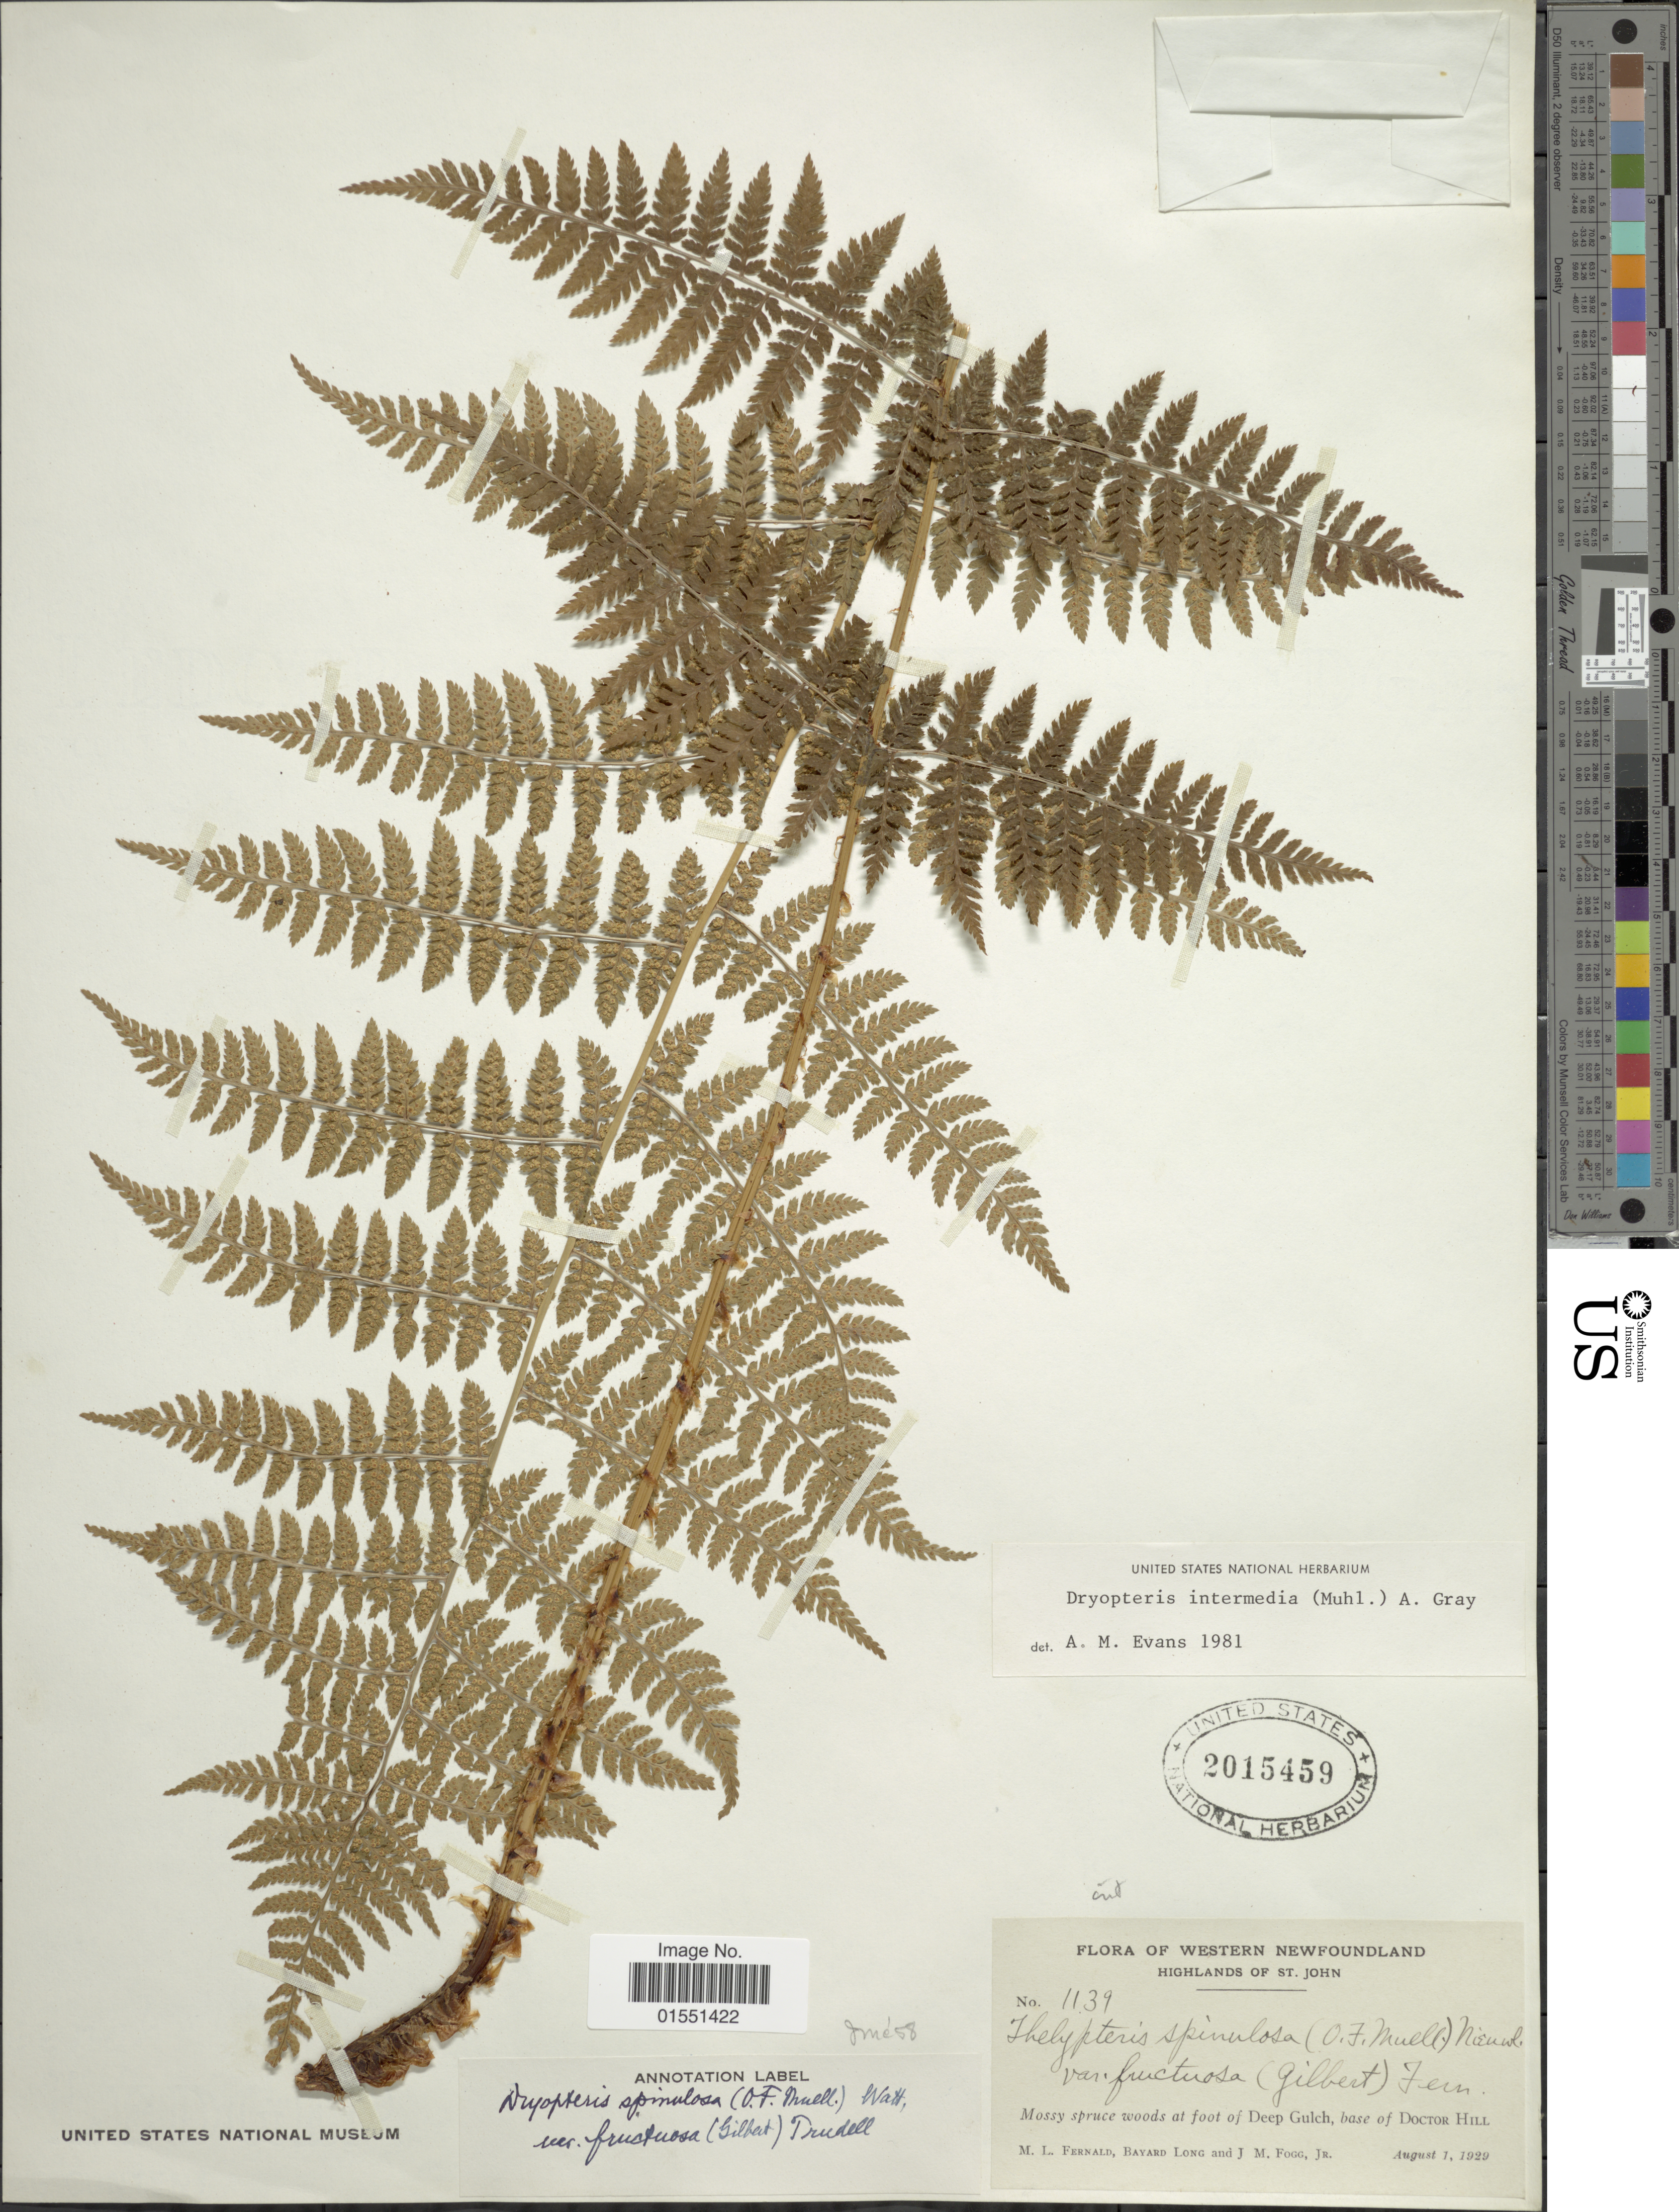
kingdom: Plantae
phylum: Tracheophyta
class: Polypodiopsida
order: Polypodiales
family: Dryopteridaceae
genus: Dryopteris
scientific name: Dryopteris intermedia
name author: (Muhl.) A. Gray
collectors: M. L. Fernald, B. Long & J. Fogg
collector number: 1139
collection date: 1929-08-01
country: Canada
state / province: Newfoundland and Labrador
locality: Western Newfoundland. Highlands of St. John. Mossy spruce woods at foot of Deep Gulch, base of Doctor Hill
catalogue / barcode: US 2015459